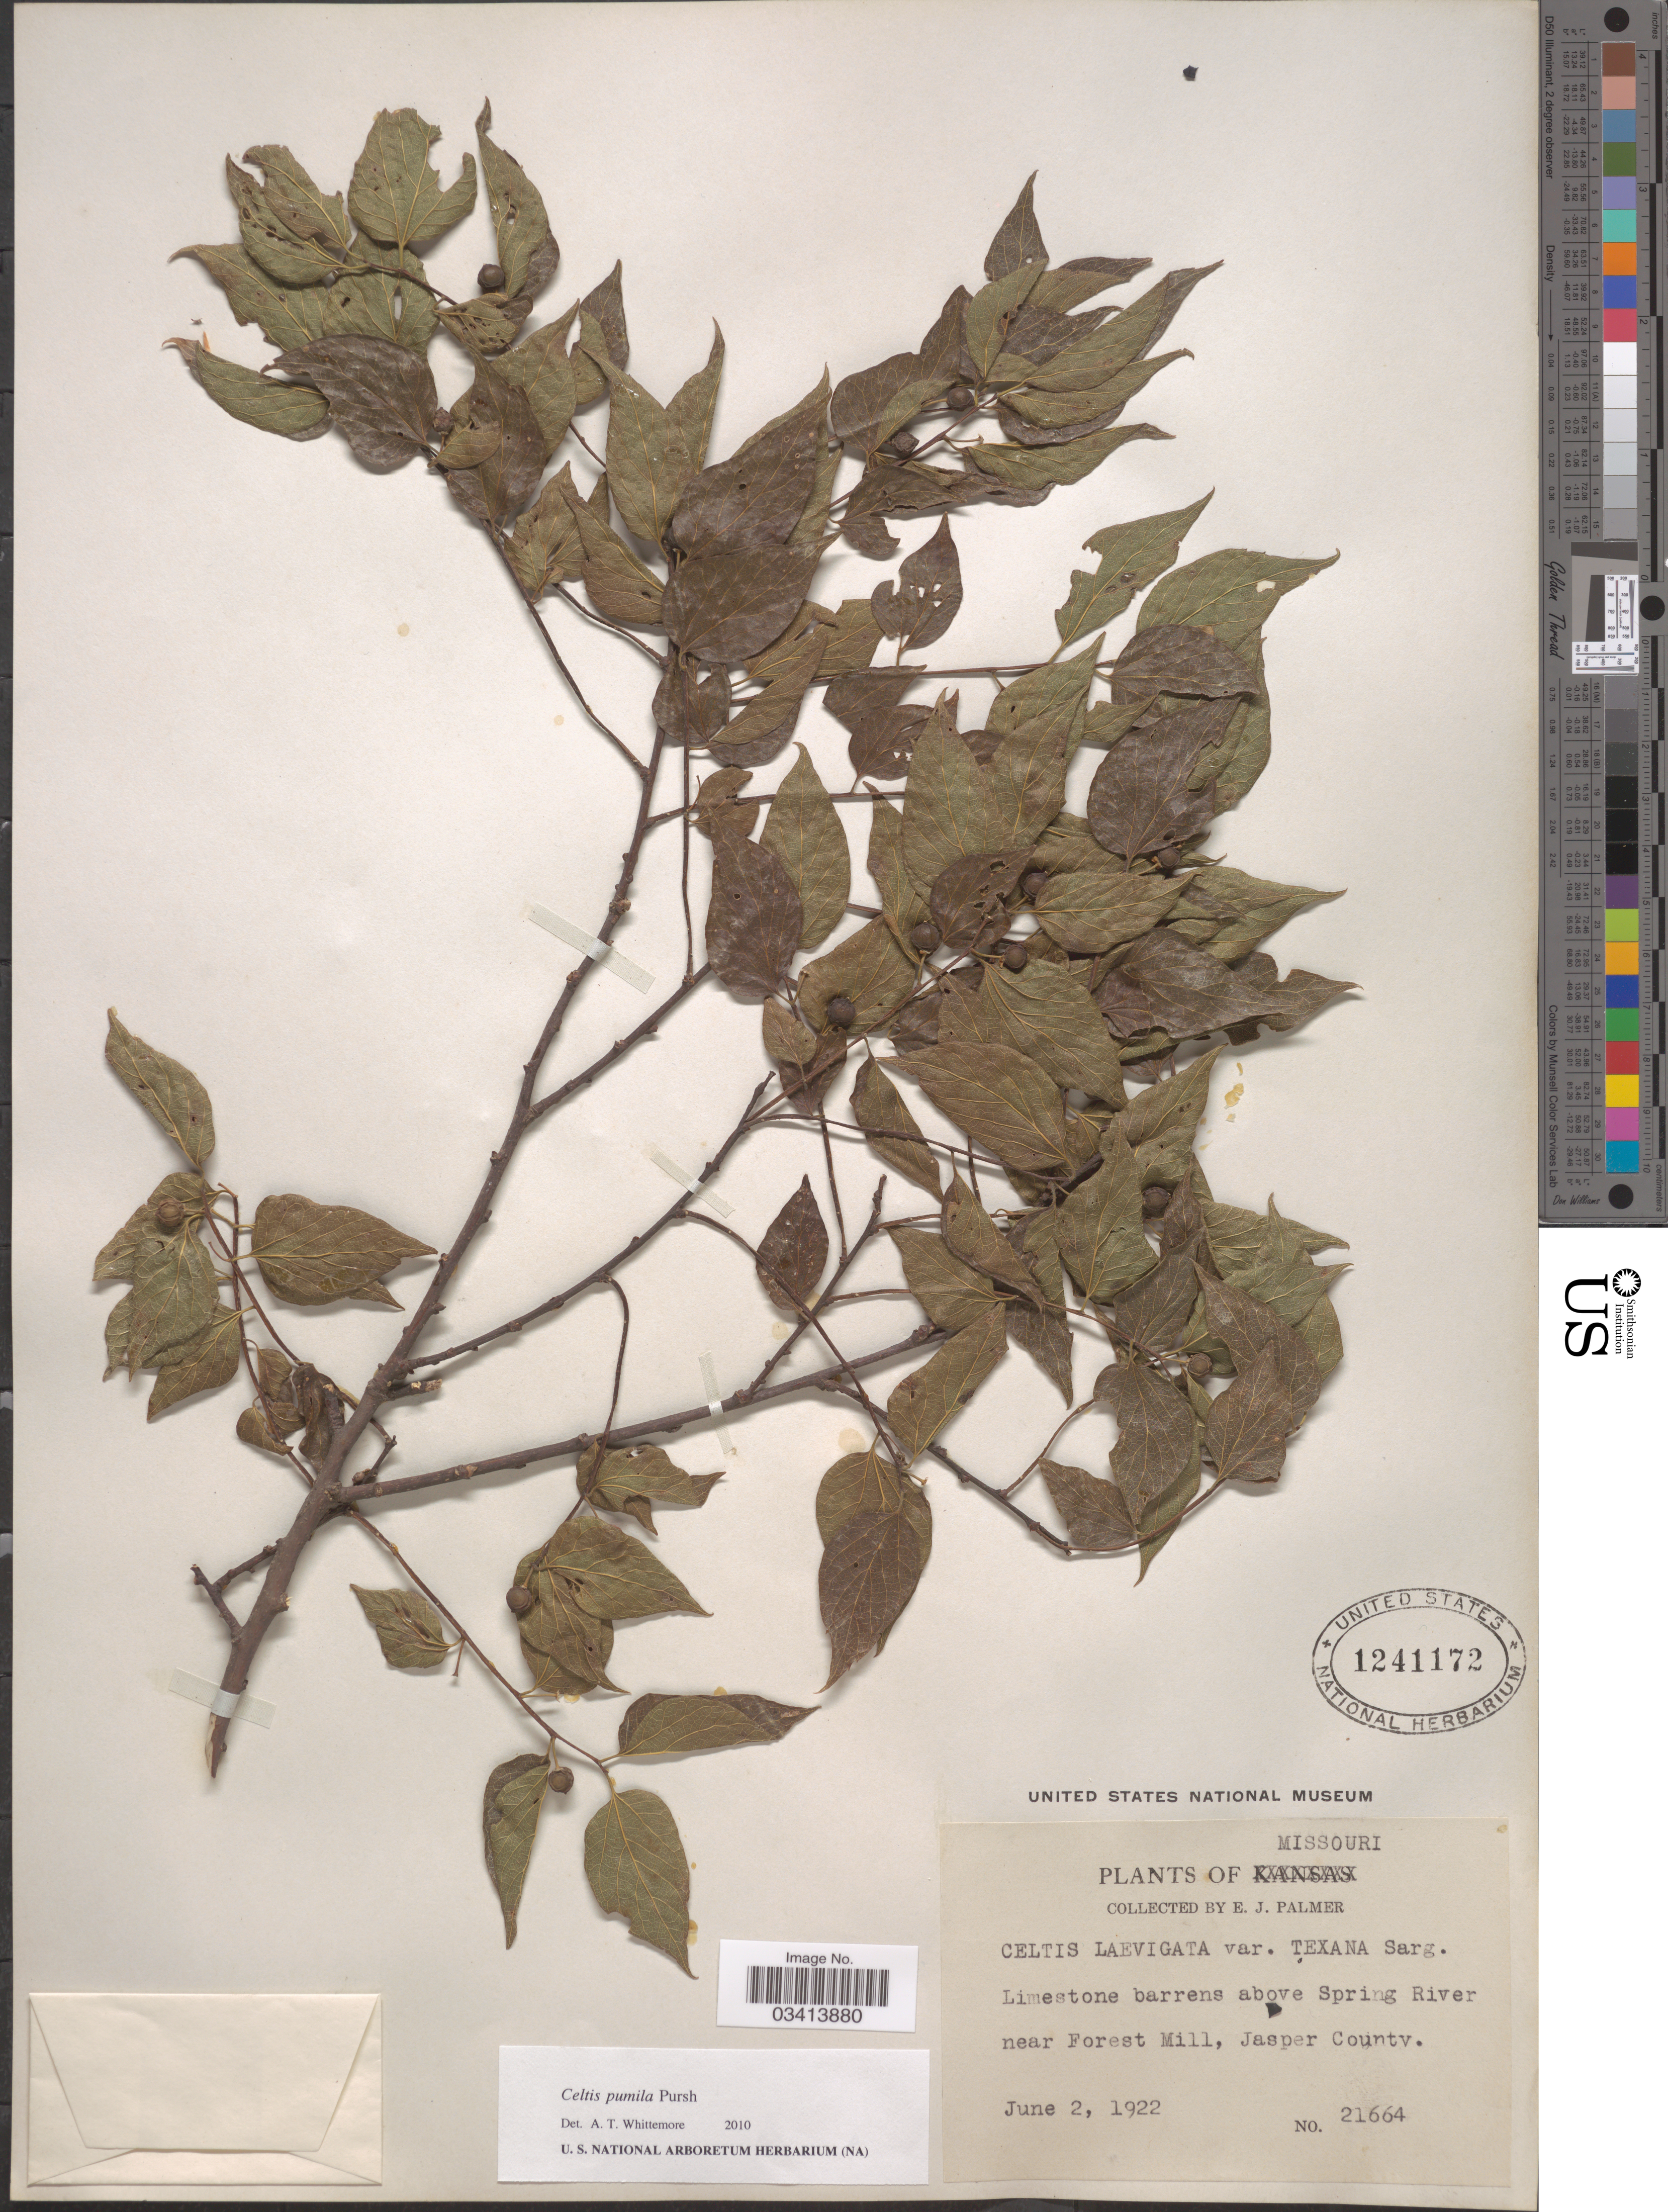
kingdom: Plantae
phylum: Tracheophyta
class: Magnoliopsida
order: Rosales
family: Cannabaceae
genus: Celtis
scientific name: Celtis occidentalis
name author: L.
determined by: Strong, M. T., (US), Smithsonian Institution - National Museum of Natural History (UNITED STATES)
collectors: E. J. Palmer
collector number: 21664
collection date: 1922-06-02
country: United States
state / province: Missouri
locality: Above Spring River near Forest Mill, Jasper County.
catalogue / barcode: US 1241172